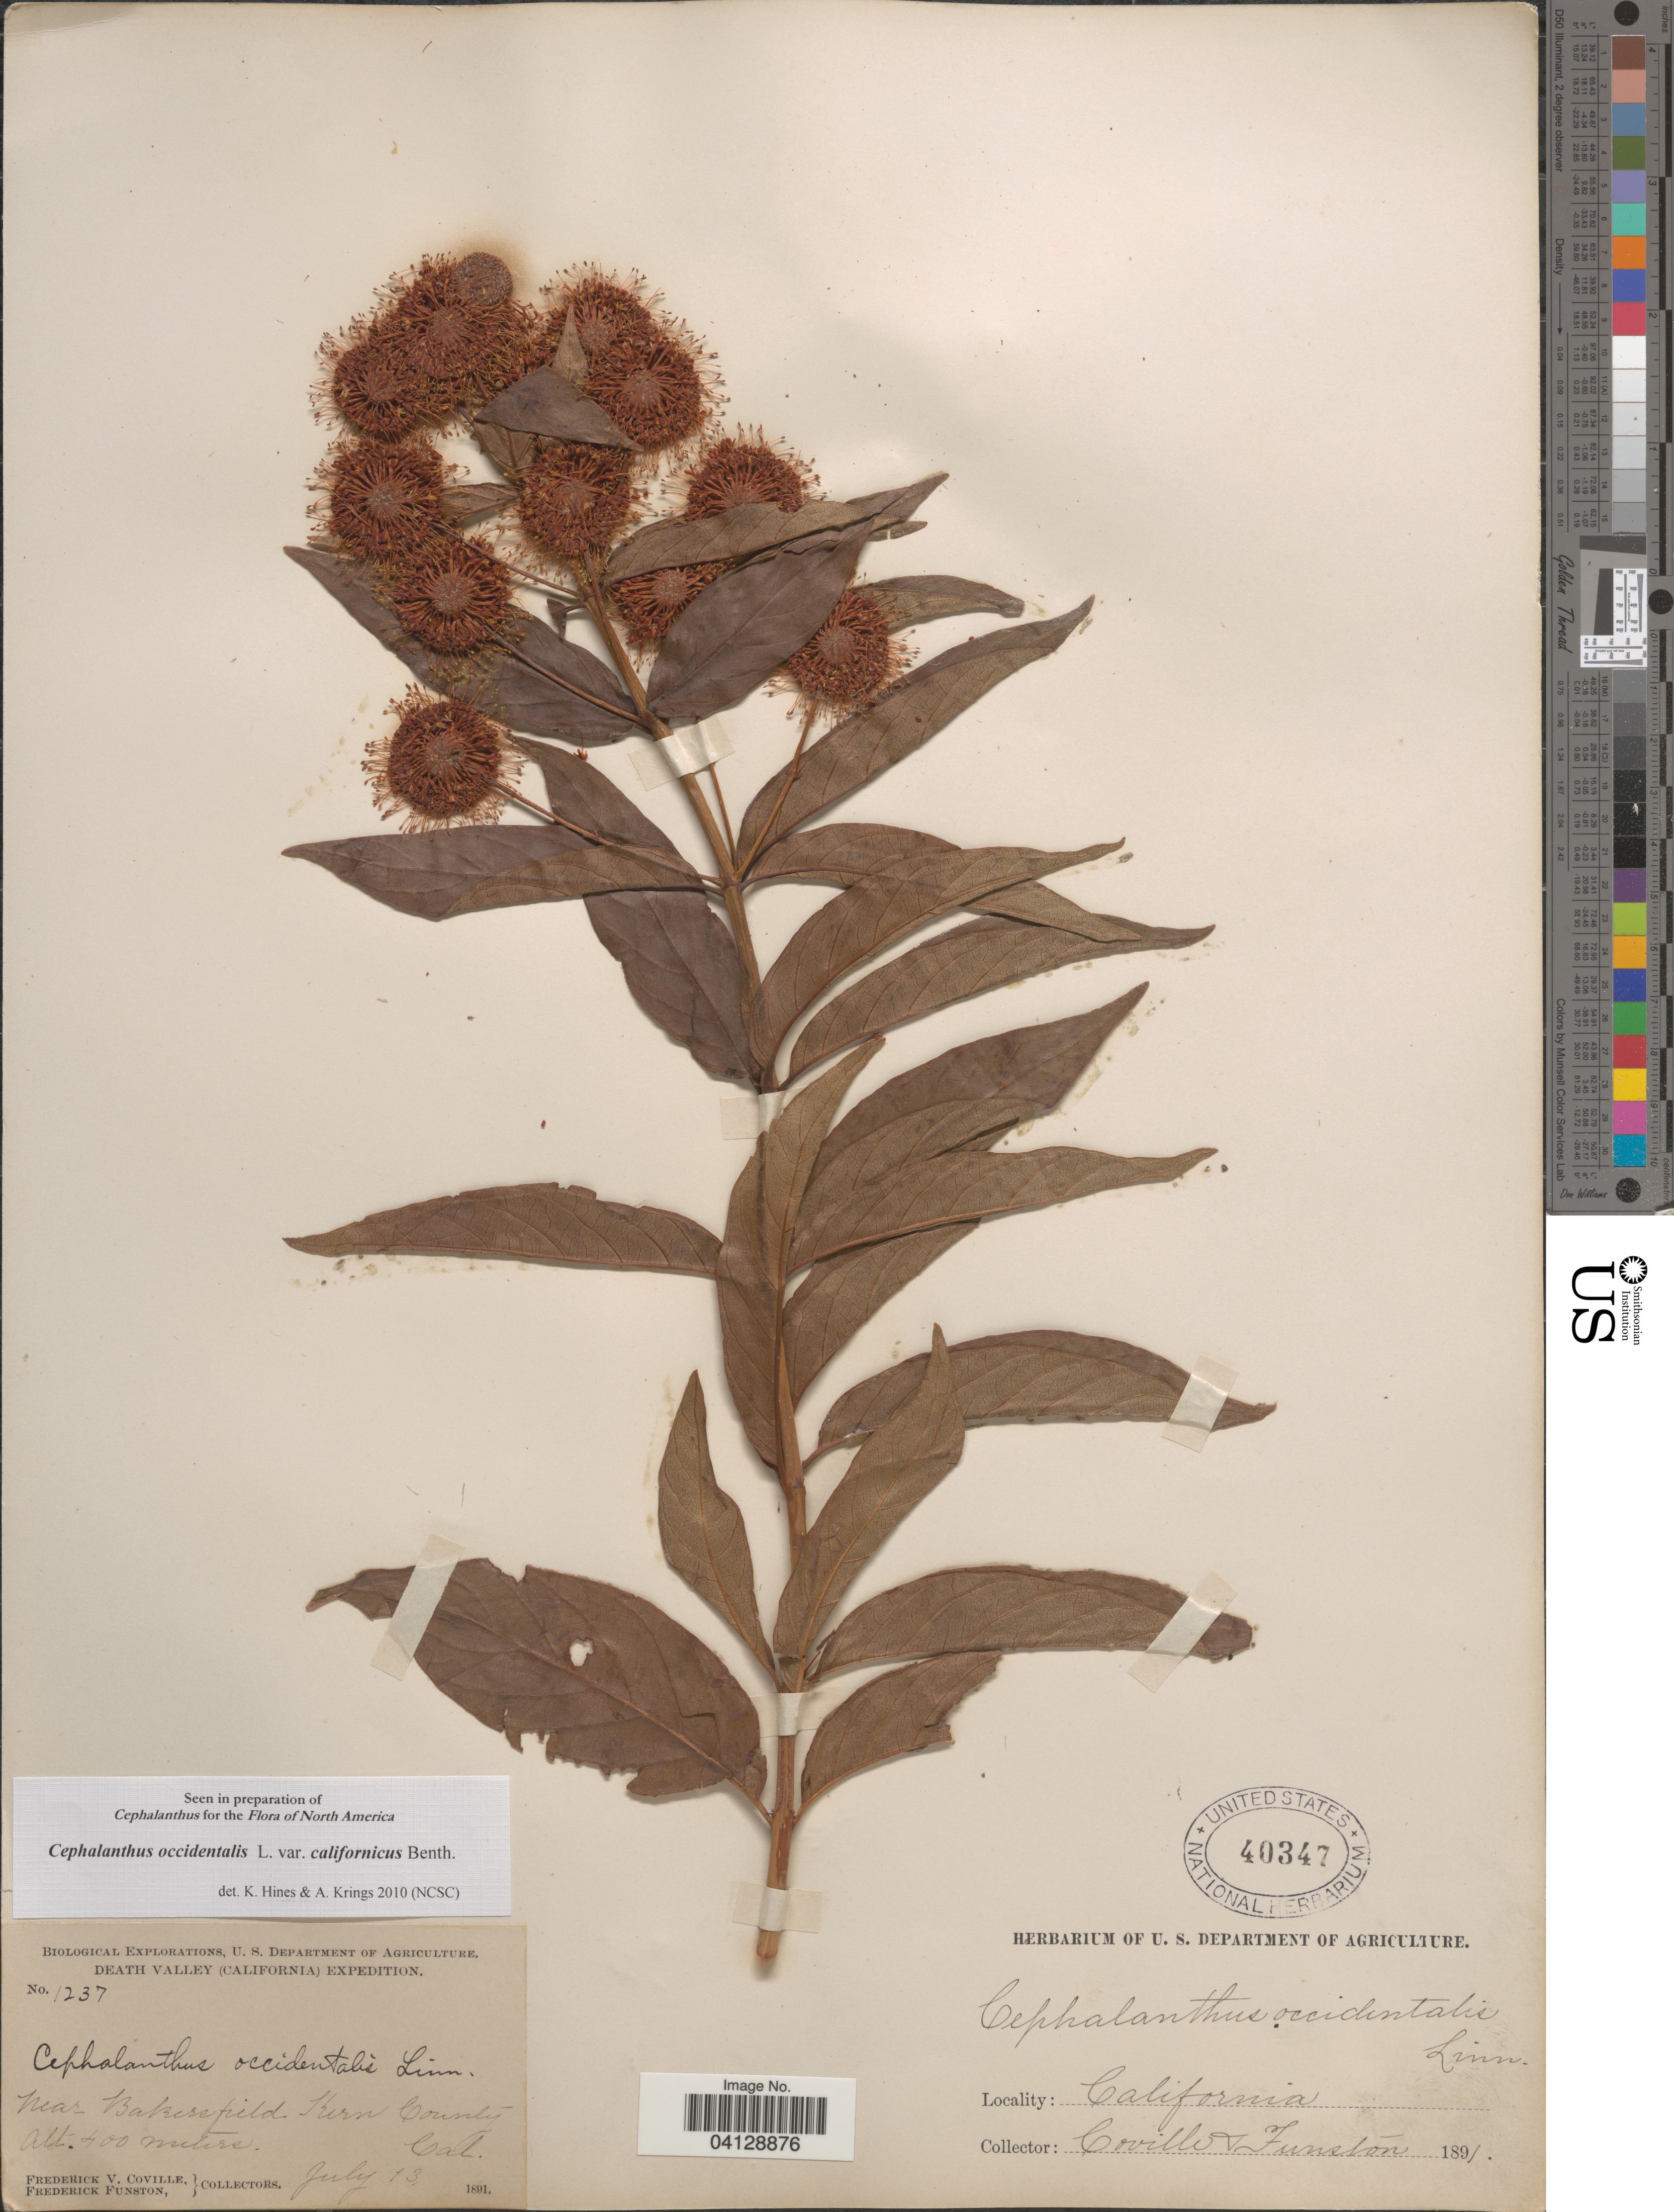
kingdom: Plantae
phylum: Tracheophyta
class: Magnoliopsida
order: Gentianales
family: Rubiaceae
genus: Cephalanthus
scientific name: Cephalanthus occidentalis var. californicus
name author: Benth.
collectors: F. V. Coville & F. Funston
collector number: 1237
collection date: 1891-07-13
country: United States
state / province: California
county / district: Kern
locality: Death Valley (California) Expedition. Near Bakersfield Kern County.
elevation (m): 400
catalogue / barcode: US 40347